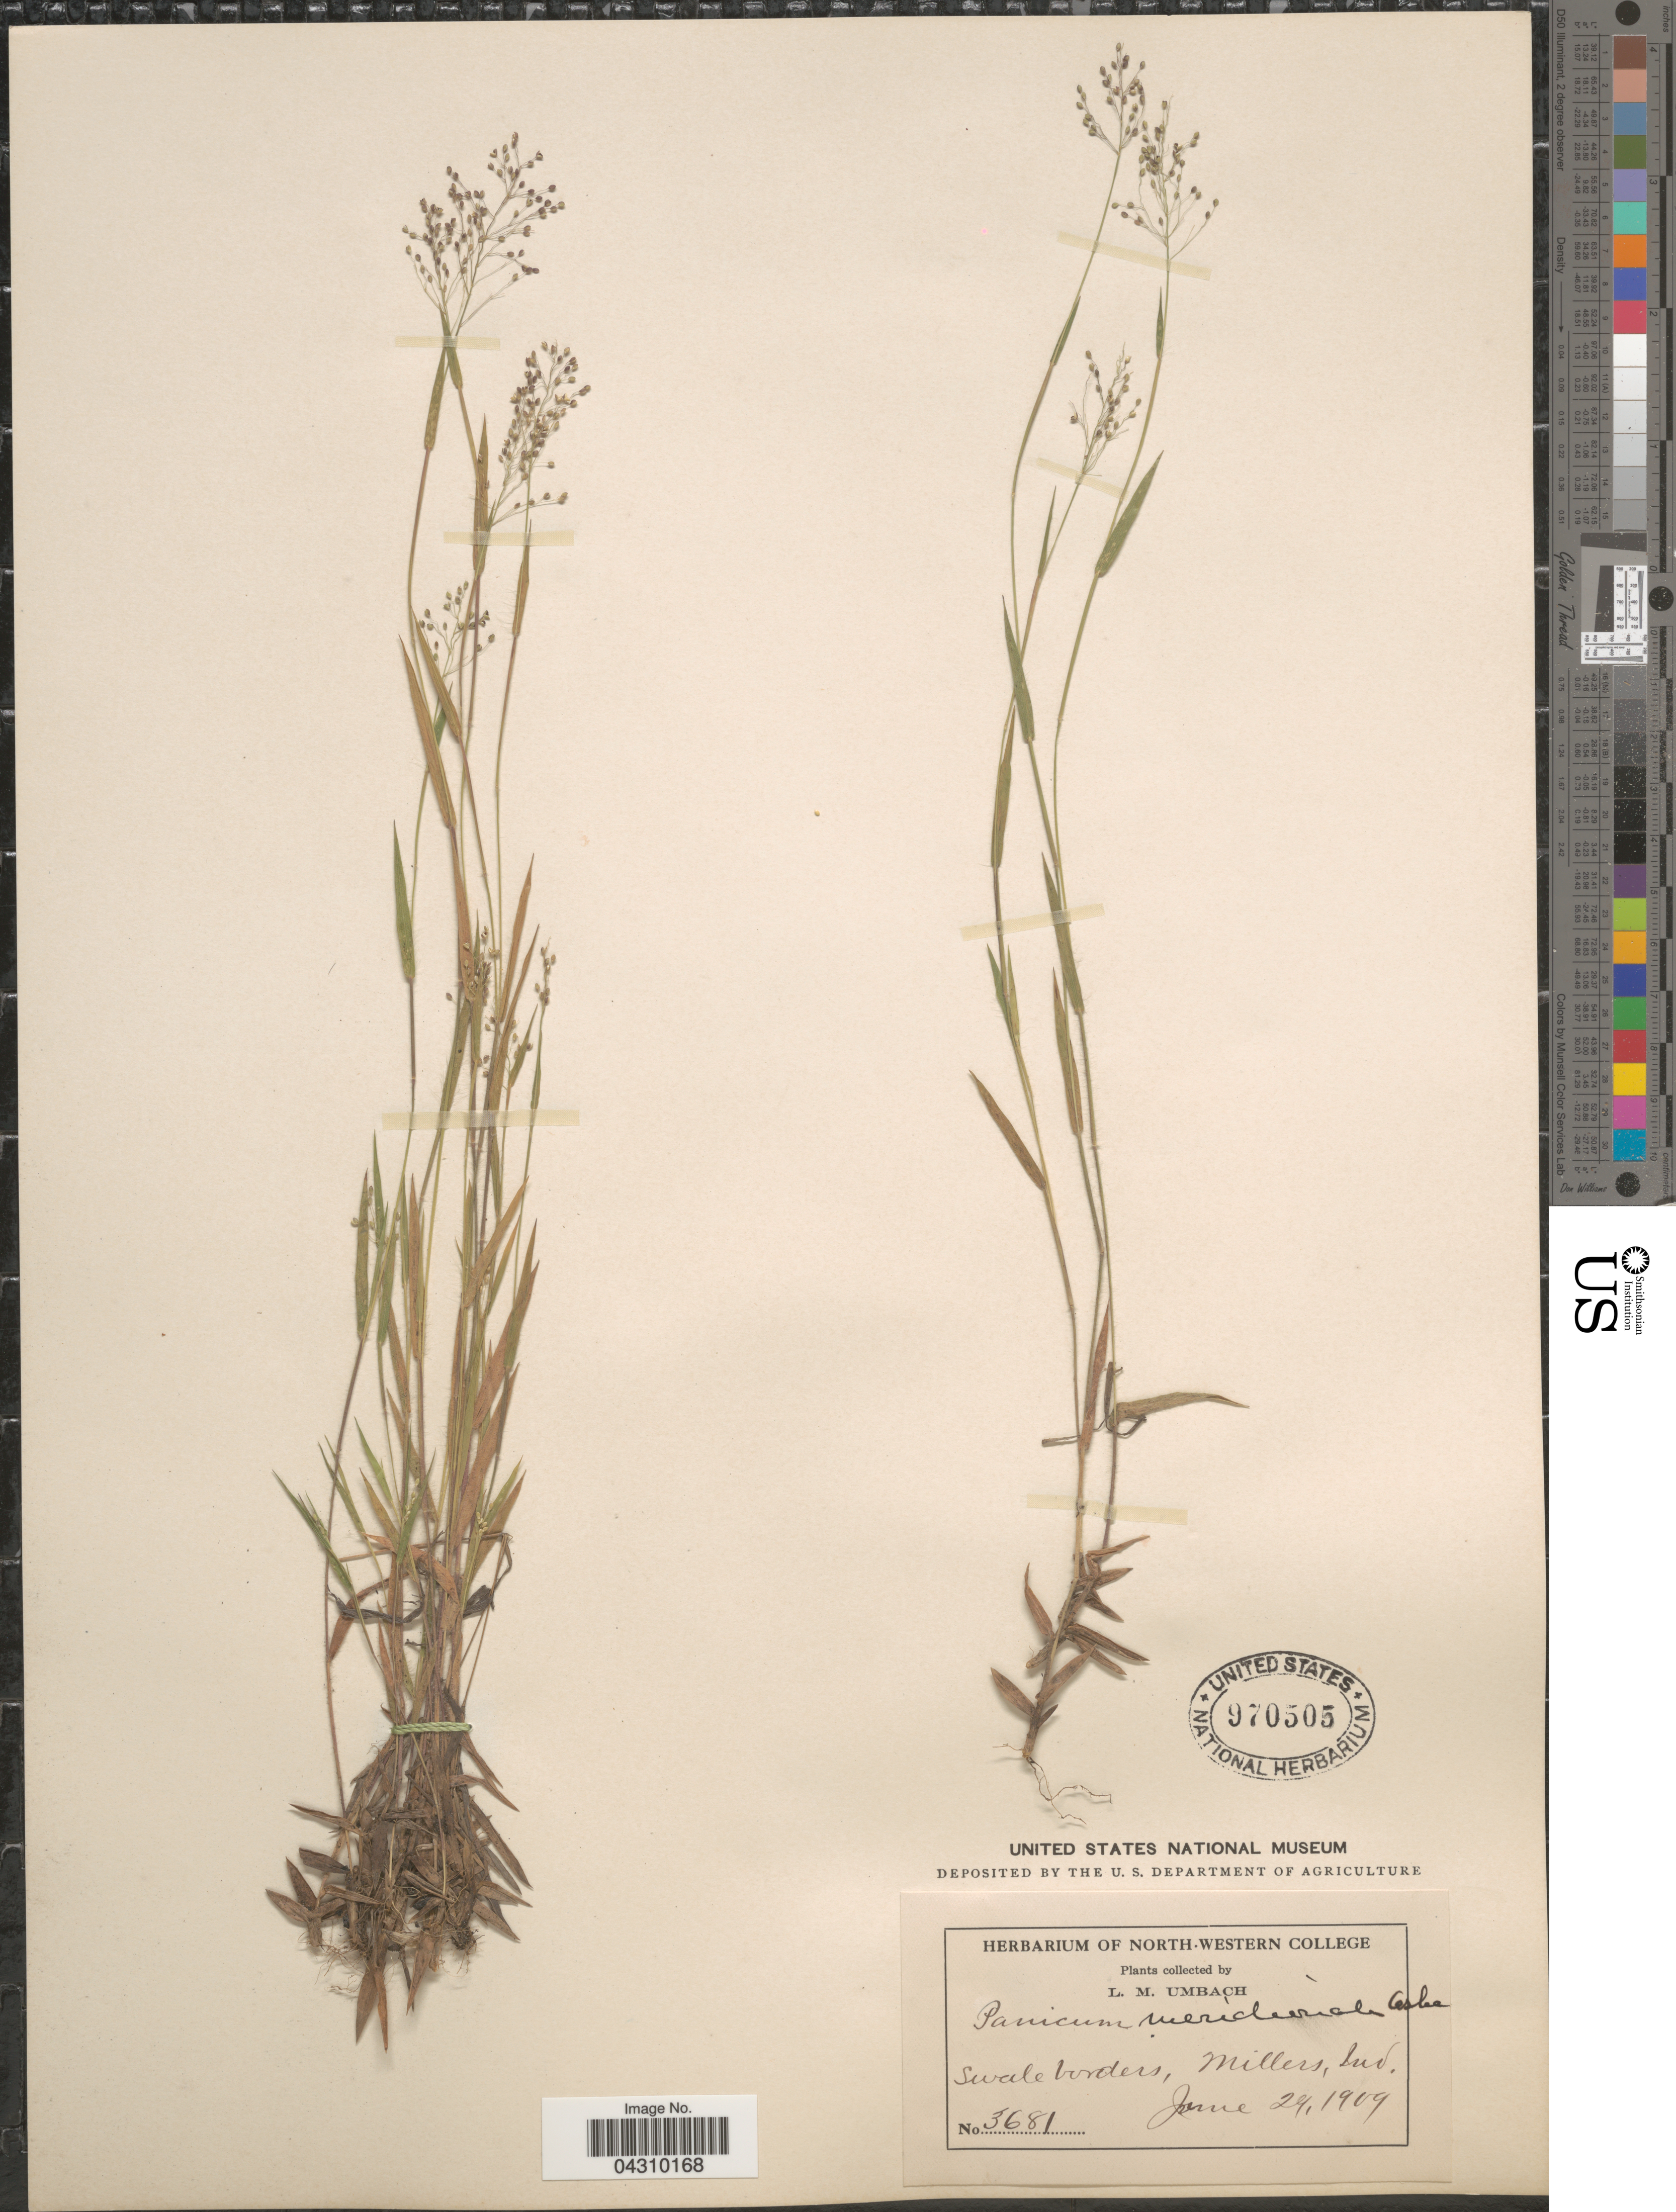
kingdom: Plantae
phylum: Tracheophyta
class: Liliopsida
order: Poales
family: Poaceae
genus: Dichanthelium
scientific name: Dichanthelium acuminatum var. acuminatum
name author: (Sw.) Gould & C.A. Clark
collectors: L. M. Umbach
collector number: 3681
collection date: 1909-06-29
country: United States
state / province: Indiana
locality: Swale borders, Millers.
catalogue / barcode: US 970505